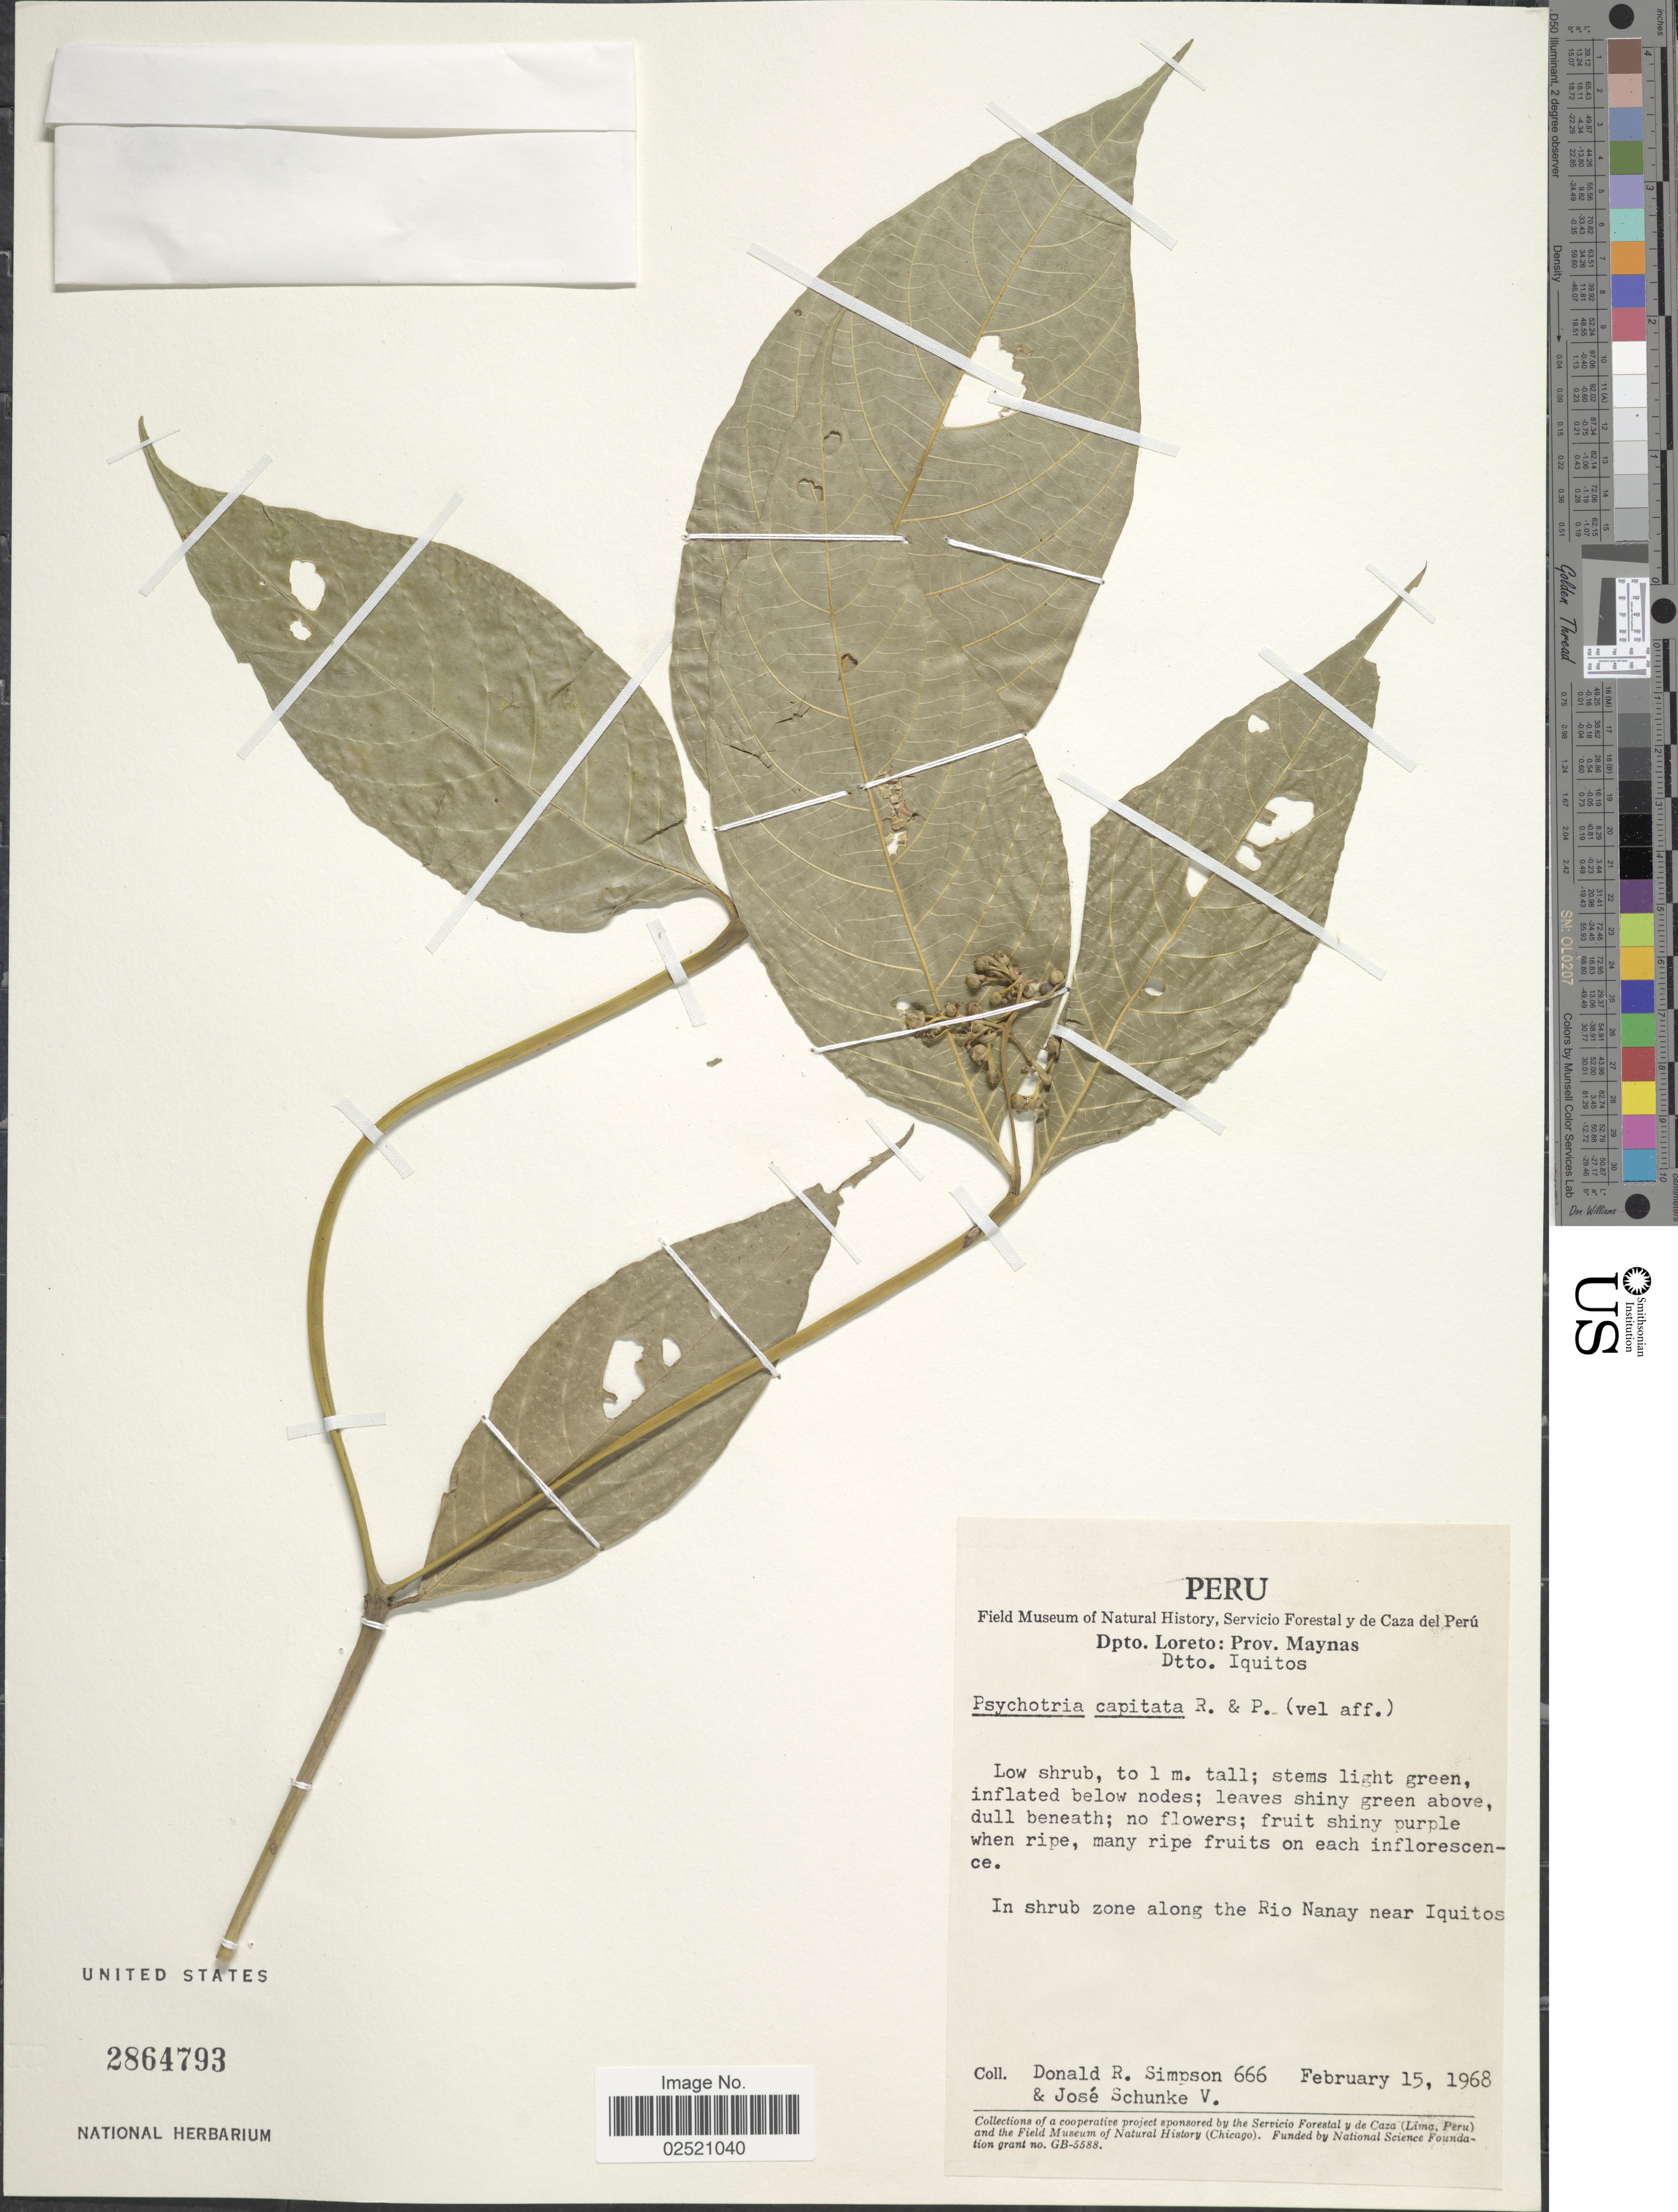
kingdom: Plantae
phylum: Tracheophyta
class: Magnoliopsida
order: Gentianales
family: Rubiaceae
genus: Psychotria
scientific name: Psychotria capitata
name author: Ruiz & Pav.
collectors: D. R. Simpson & J. Schunke Vigo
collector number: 666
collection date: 1968-02-15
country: Peru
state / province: Loreto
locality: Prov. Mayans, Dtto. Iquitos, in shrub zone along the Rio Nanay near Iquitos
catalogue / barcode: US 2864793